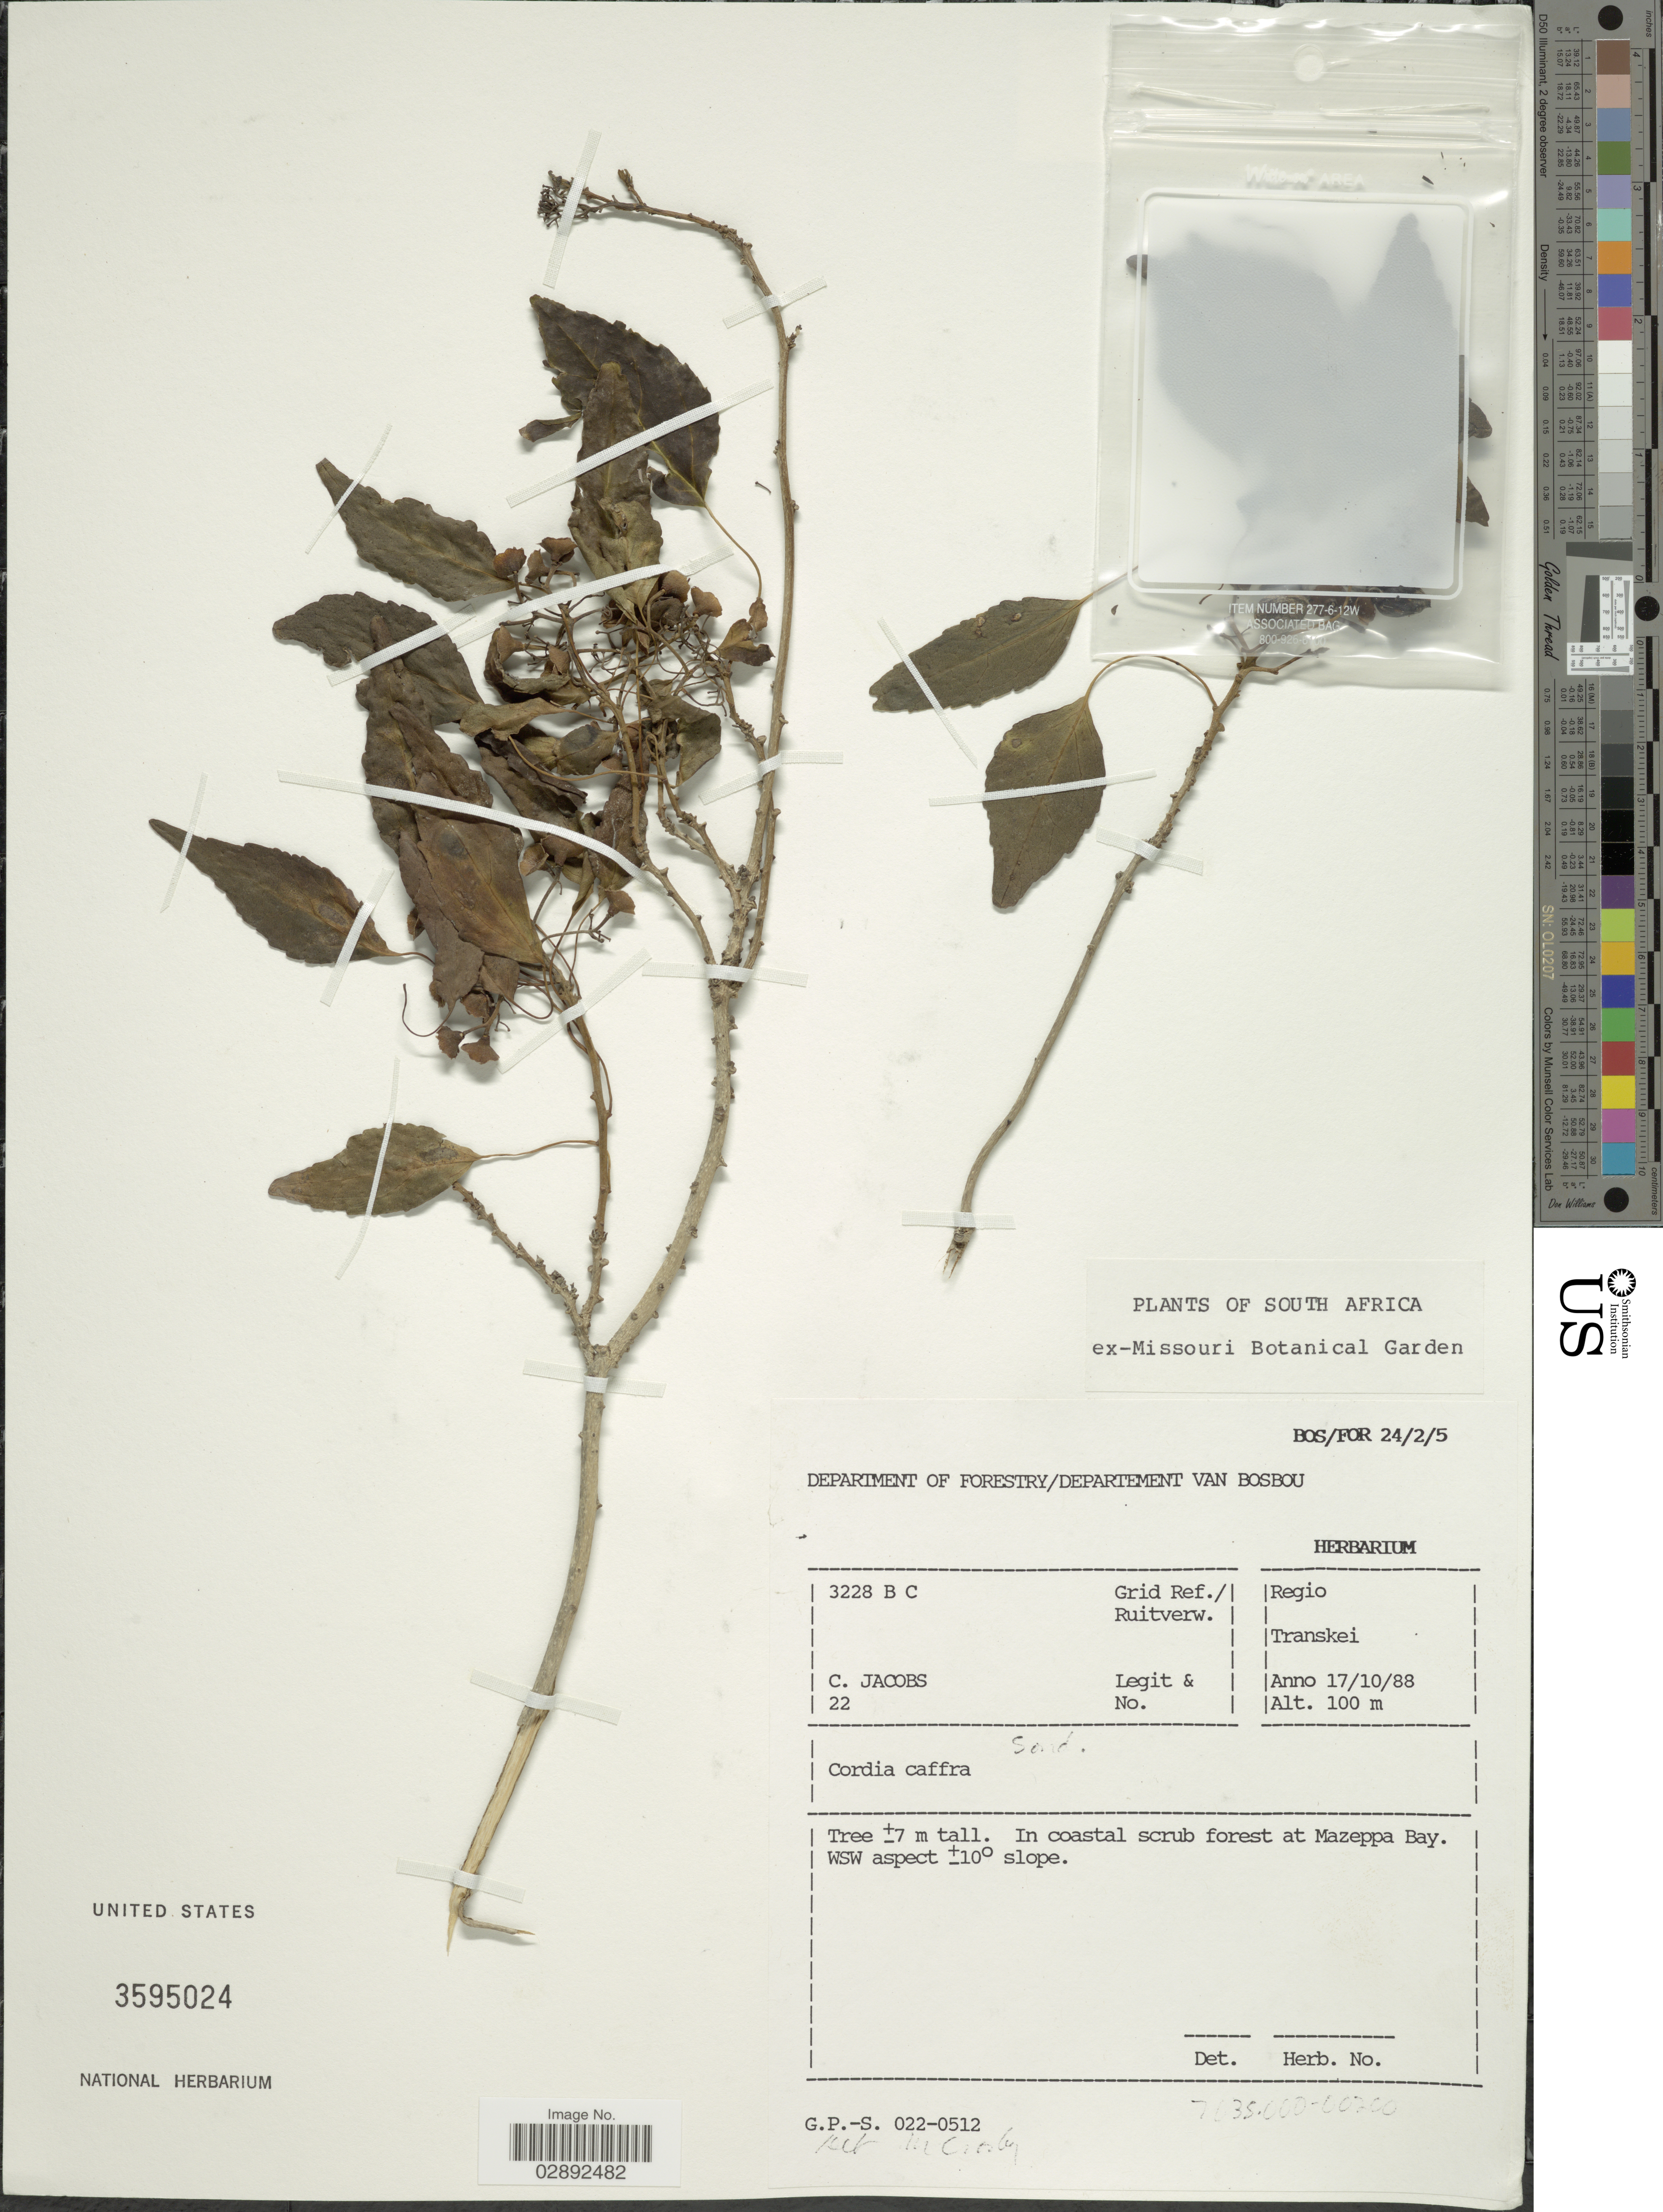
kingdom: Plantae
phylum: Tracheophyta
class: Magnoliopsida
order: Boraginales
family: Cordiaceae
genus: Cordia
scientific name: Cordia affra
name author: Sond.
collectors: C. Jacobs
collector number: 22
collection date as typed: Transcribed d/m/y: 17/10/88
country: South Africa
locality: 3228 B C Grid Ref./ Ruitverw. Regio Transkei. In coastal scrub forest at Mazeppa Bay. WSW aspect ±10° slope.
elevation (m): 100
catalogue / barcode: US 3595024